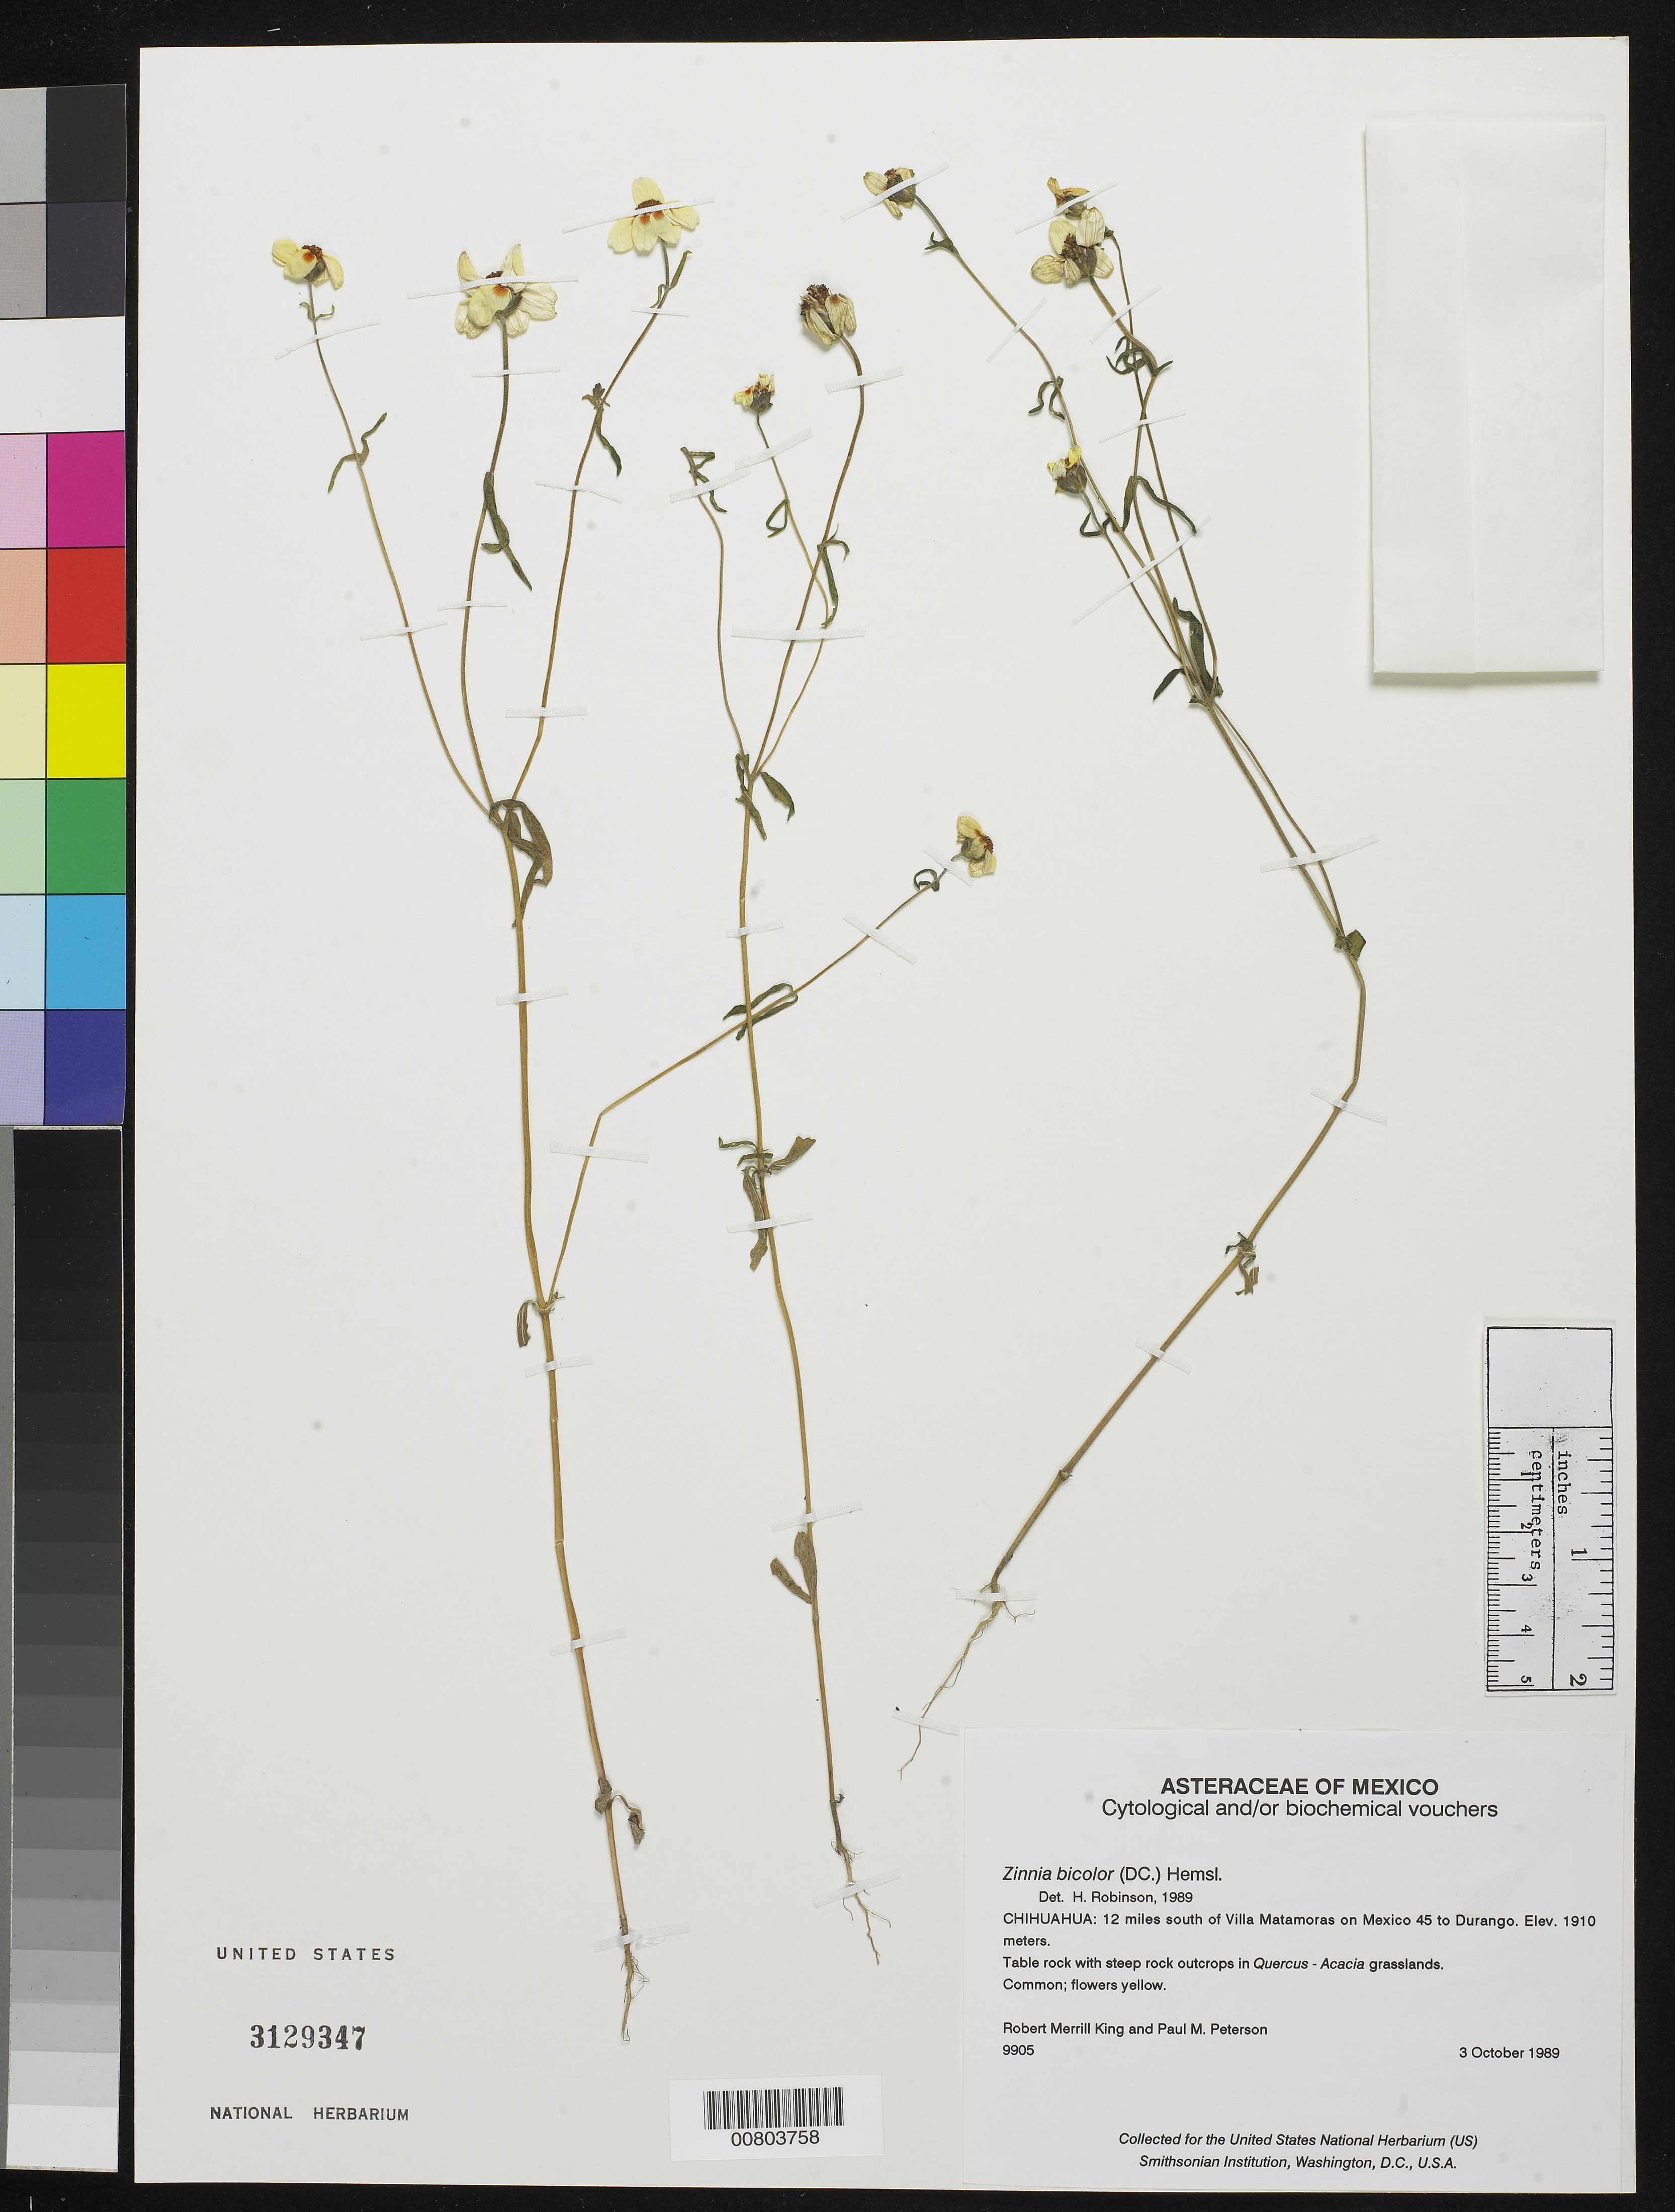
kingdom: Plantae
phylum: Tracheophyta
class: Magnoliopsida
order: Asterales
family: Asteraceae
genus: Zinnia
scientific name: Zinnia bicolor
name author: (DC.) Hemsl.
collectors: R. M. King & P. M. Peterson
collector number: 9905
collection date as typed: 03 Oct 1989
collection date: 1989-10-03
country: Mexico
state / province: Chihuahua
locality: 12 miles south of Villa Matamoros on Mexico 45 to Durango.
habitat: Table rock with steep rock outcrops in Quercus - Acacia grasslands.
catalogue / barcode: US 3129347